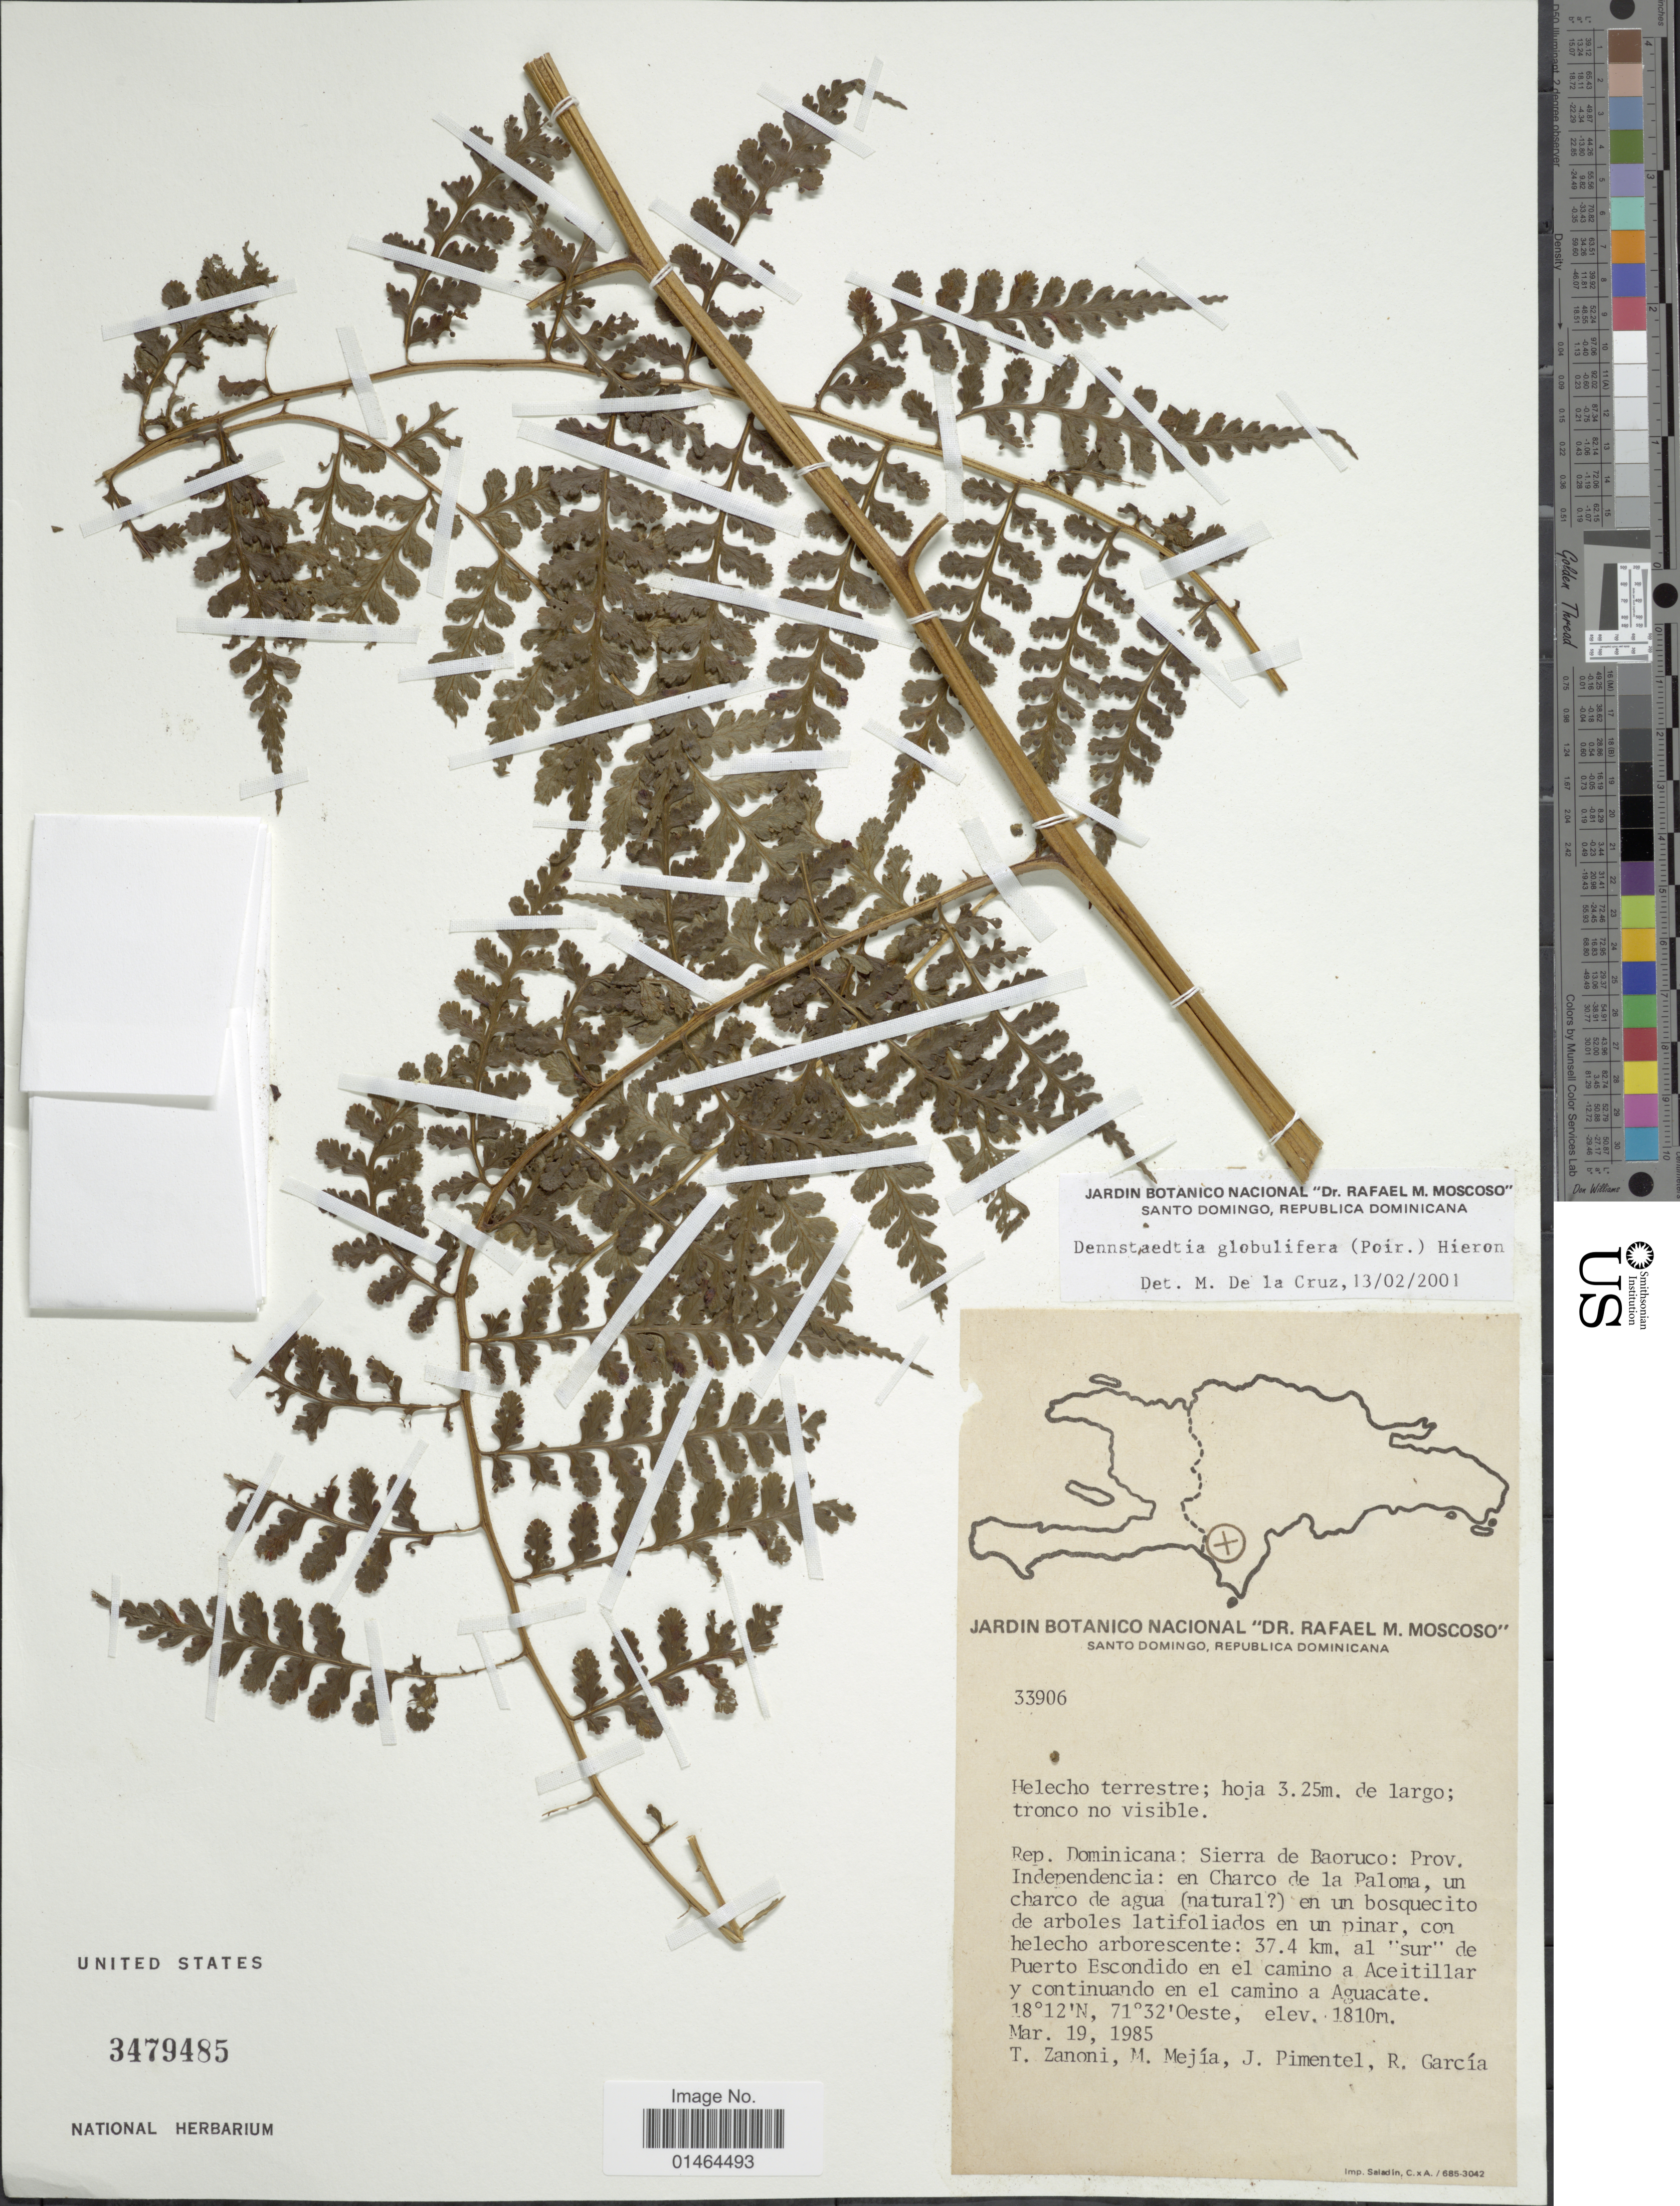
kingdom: Plantae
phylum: Tracheophyta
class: Polypodiopsida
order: Polypodiales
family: Dennstaedtiaceae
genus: Dennstaedtia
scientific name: Dennstaedtia globulifera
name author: (Poir.) Hieron.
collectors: T. A. Zanoni, M. Mejia, J. Pimentel & R. Garcia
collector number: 33906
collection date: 1985-03-19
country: Dominican Republic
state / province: Baoruco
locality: Rep. Dominicana: Sierra de Baoruco: Prov. Independencia: en Charco de la Paloma, un charco de agua en un bosquecito de arboles latifoliados en un pinar, com heleco arborescente: 37.4 km. al "sur" de Puerto Escondido en el camino a Aceitillar y continuando en el camino a Aguacate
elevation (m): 1810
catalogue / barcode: US 3479485